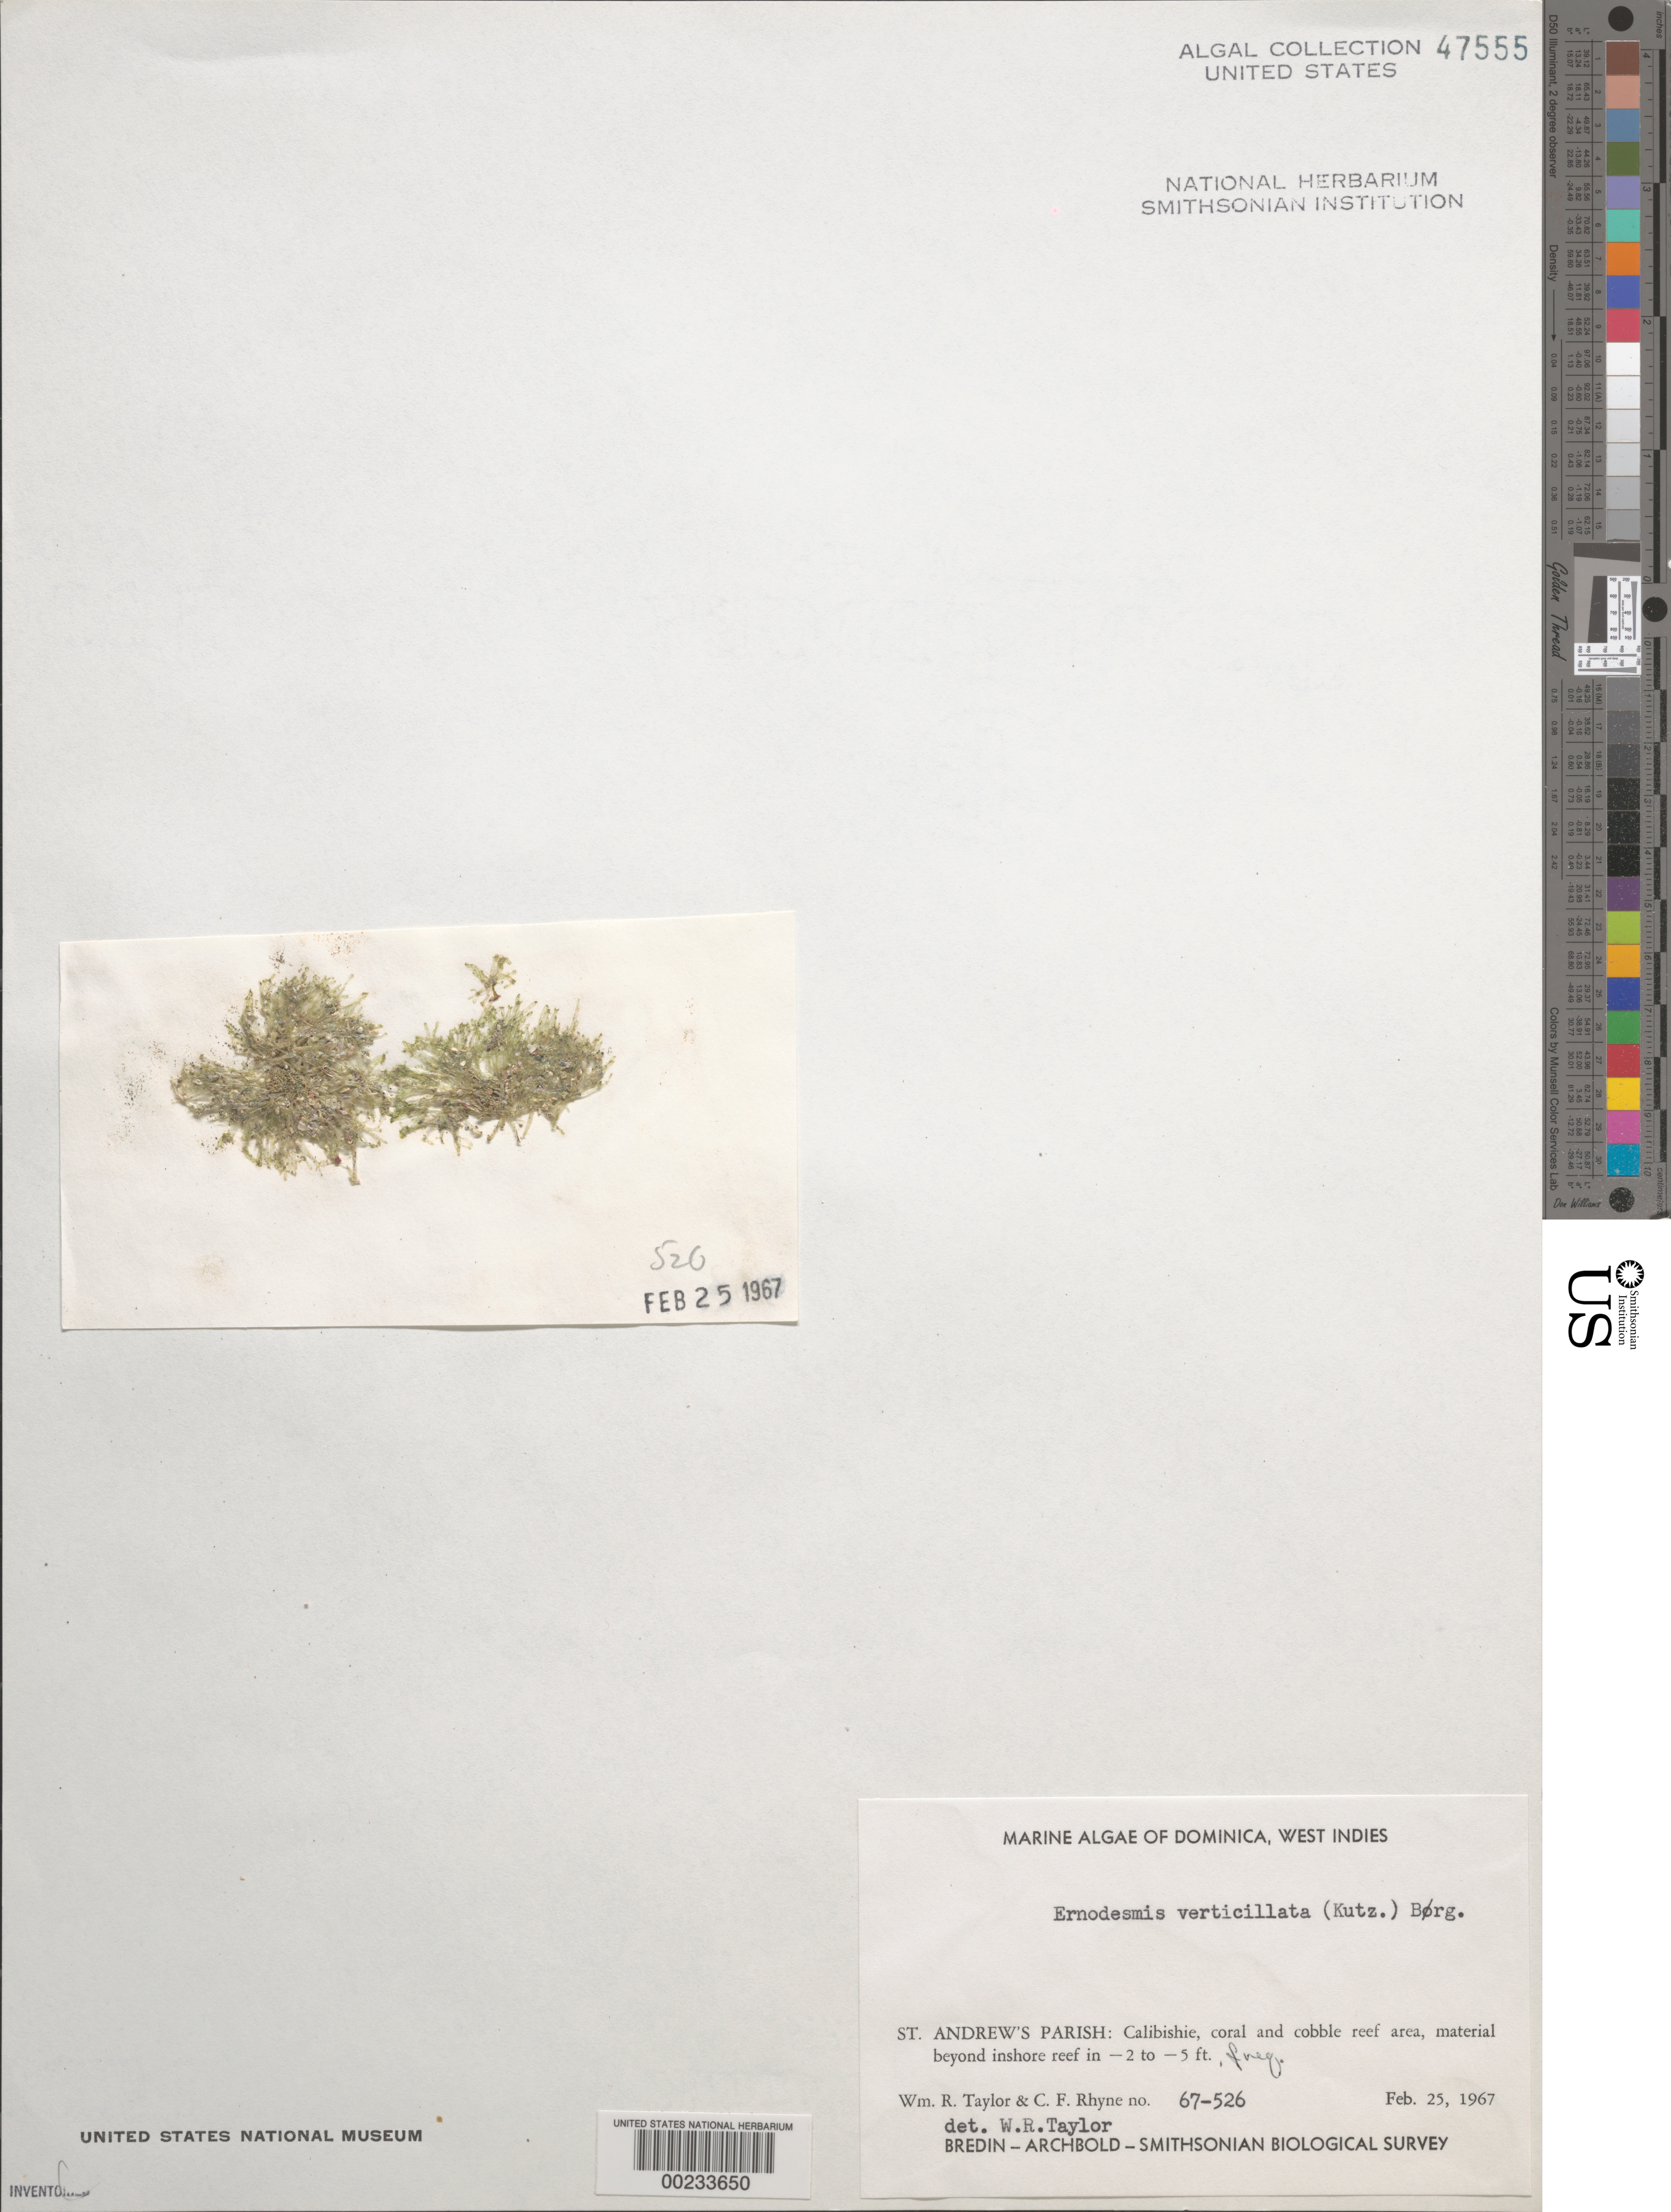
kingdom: Plantae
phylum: Chlorophyta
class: Ulvophyceae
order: Siphonocladales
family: Siphonocladaceae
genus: Ernodesmis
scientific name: Ernodesmis verticillata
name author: (Kütz.) Børgesen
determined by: Taylor, William R.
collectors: W. R. Taylor & C. Rhyne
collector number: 67-526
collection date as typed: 25 Feb 1967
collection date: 1967-02-25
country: Dominica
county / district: St. Andrew's Parish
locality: Calibishie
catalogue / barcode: US 47555